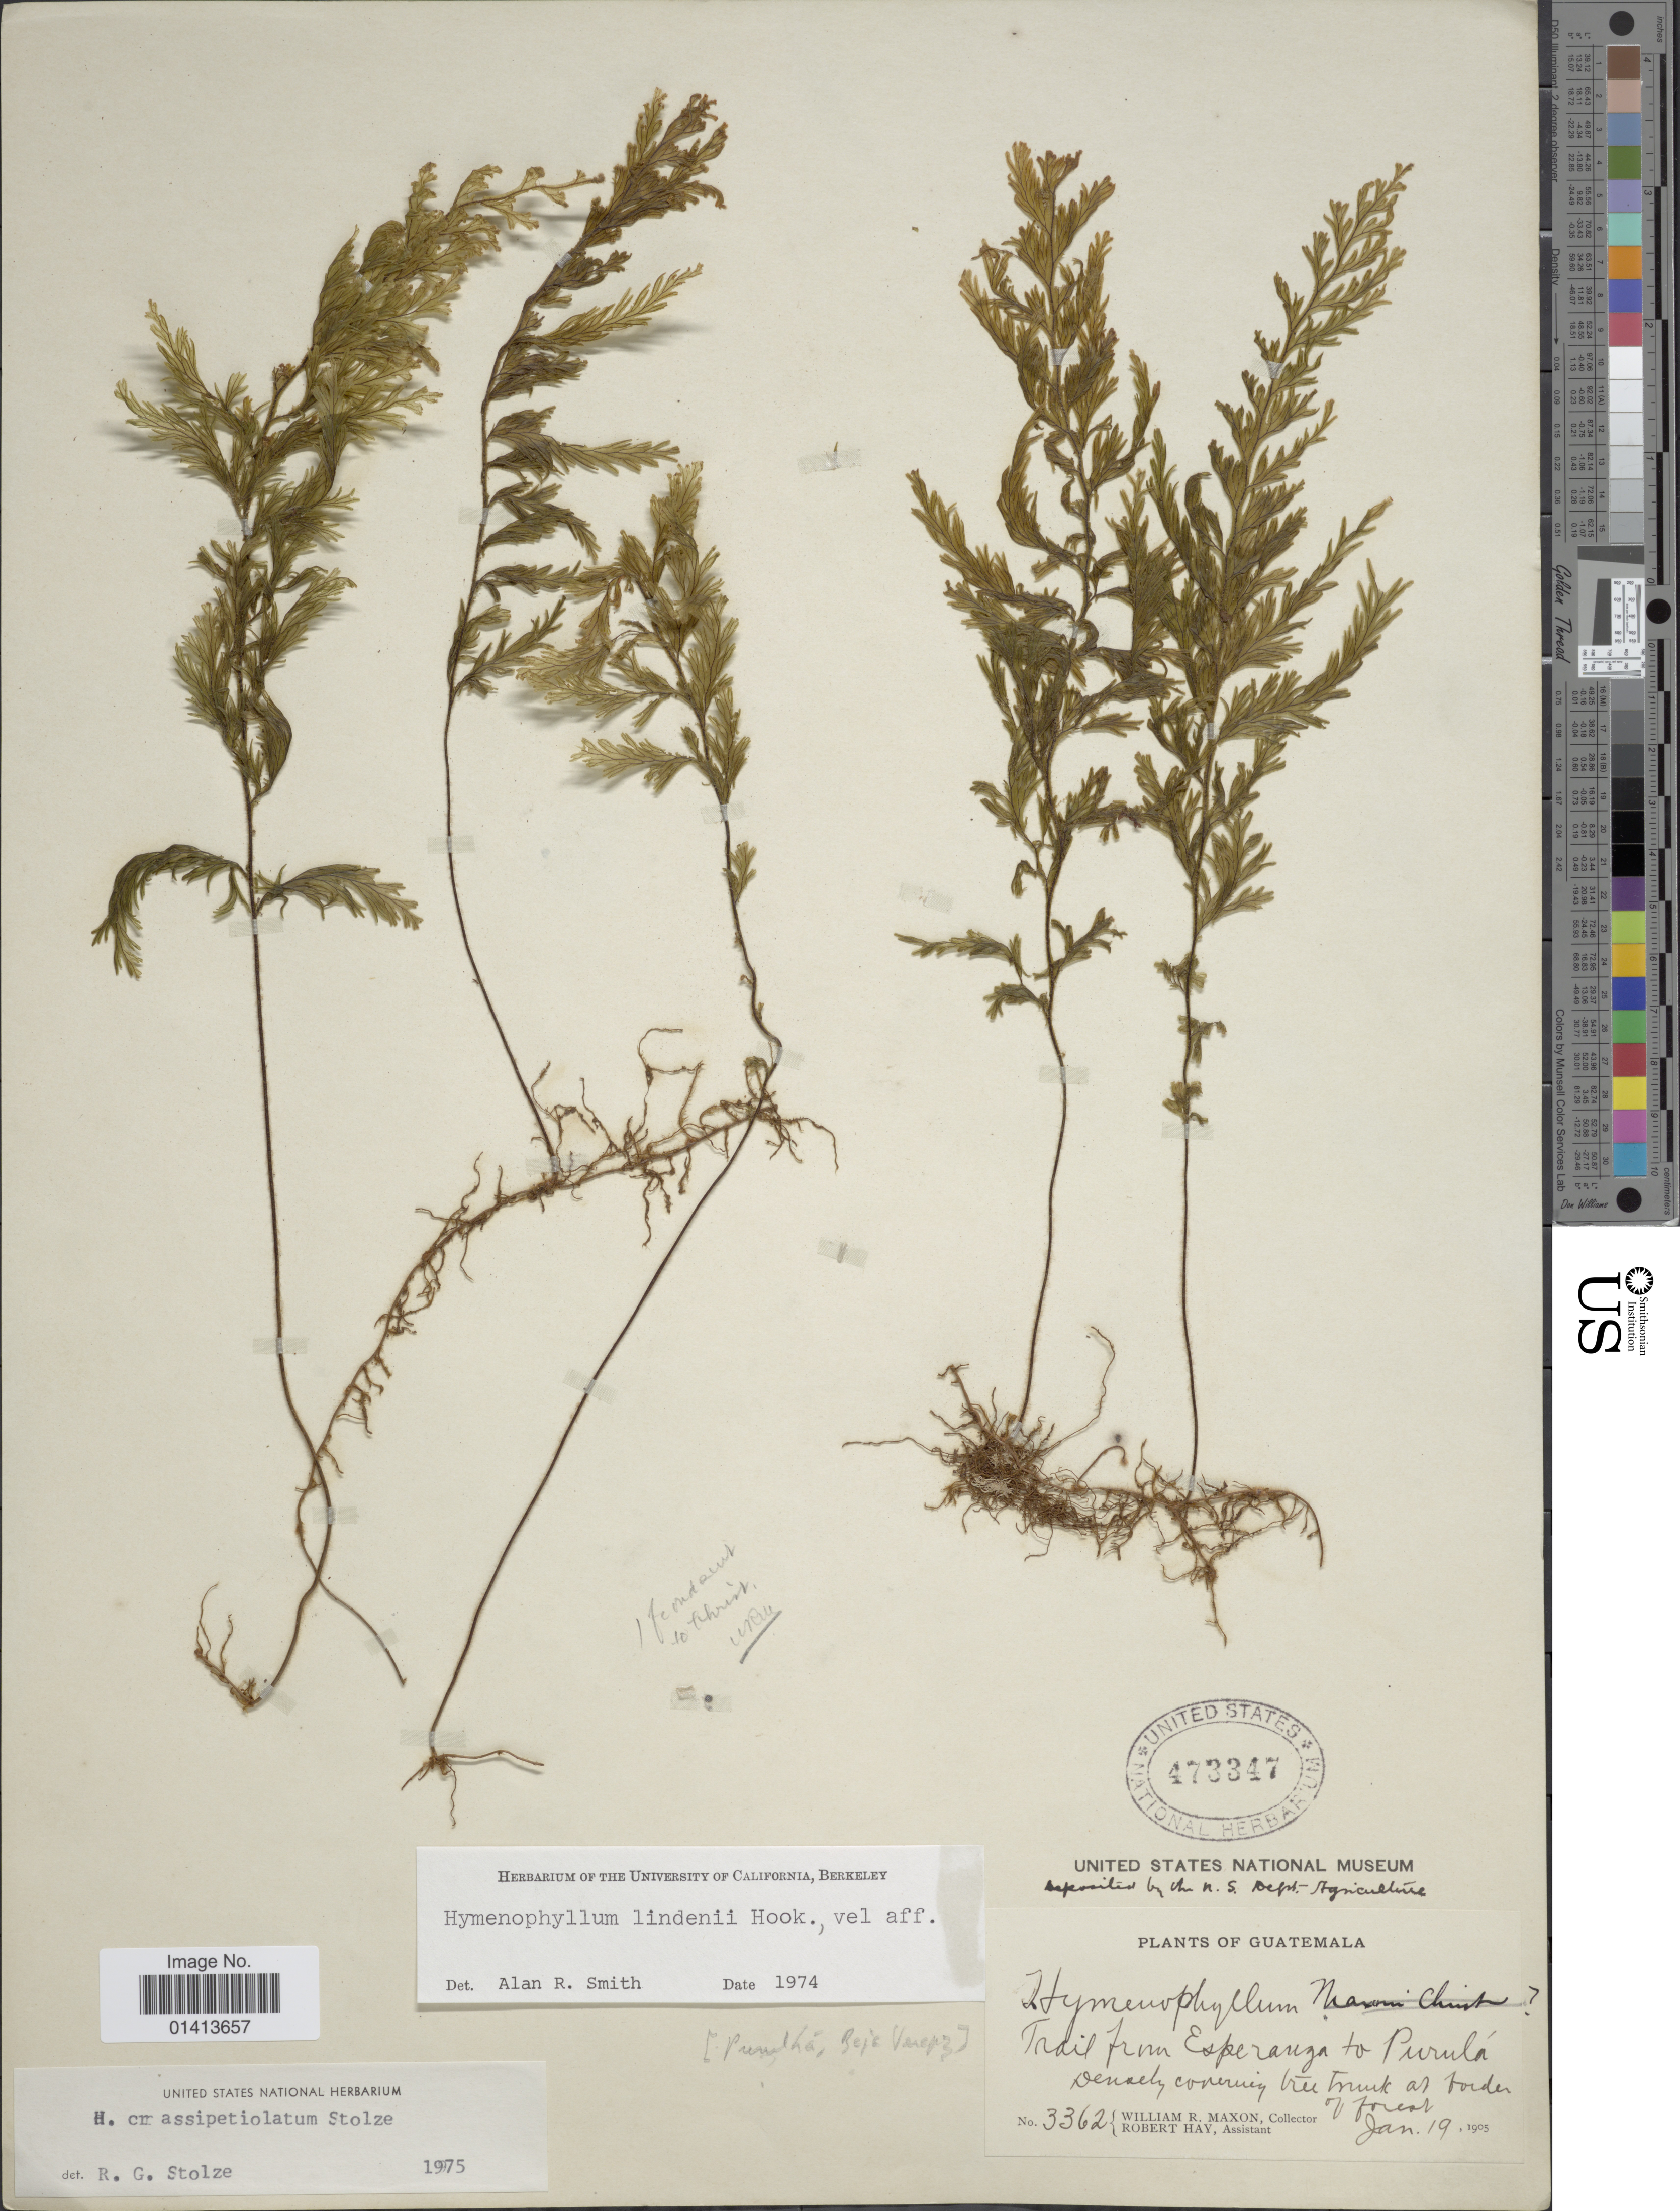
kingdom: Plantae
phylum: Tracheophyta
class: Polypodiopsida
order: Hymenophyllales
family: Hymenophyllaceae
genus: Hymenophyllum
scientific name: Hymenophyllum crassipetiolatum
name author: Stolze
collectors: W. R. Maxon & R. Hay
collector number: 3362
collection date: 1905-01-19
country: Guatemala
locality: Trail from Esperanga to Purulá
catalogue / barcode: US 473347